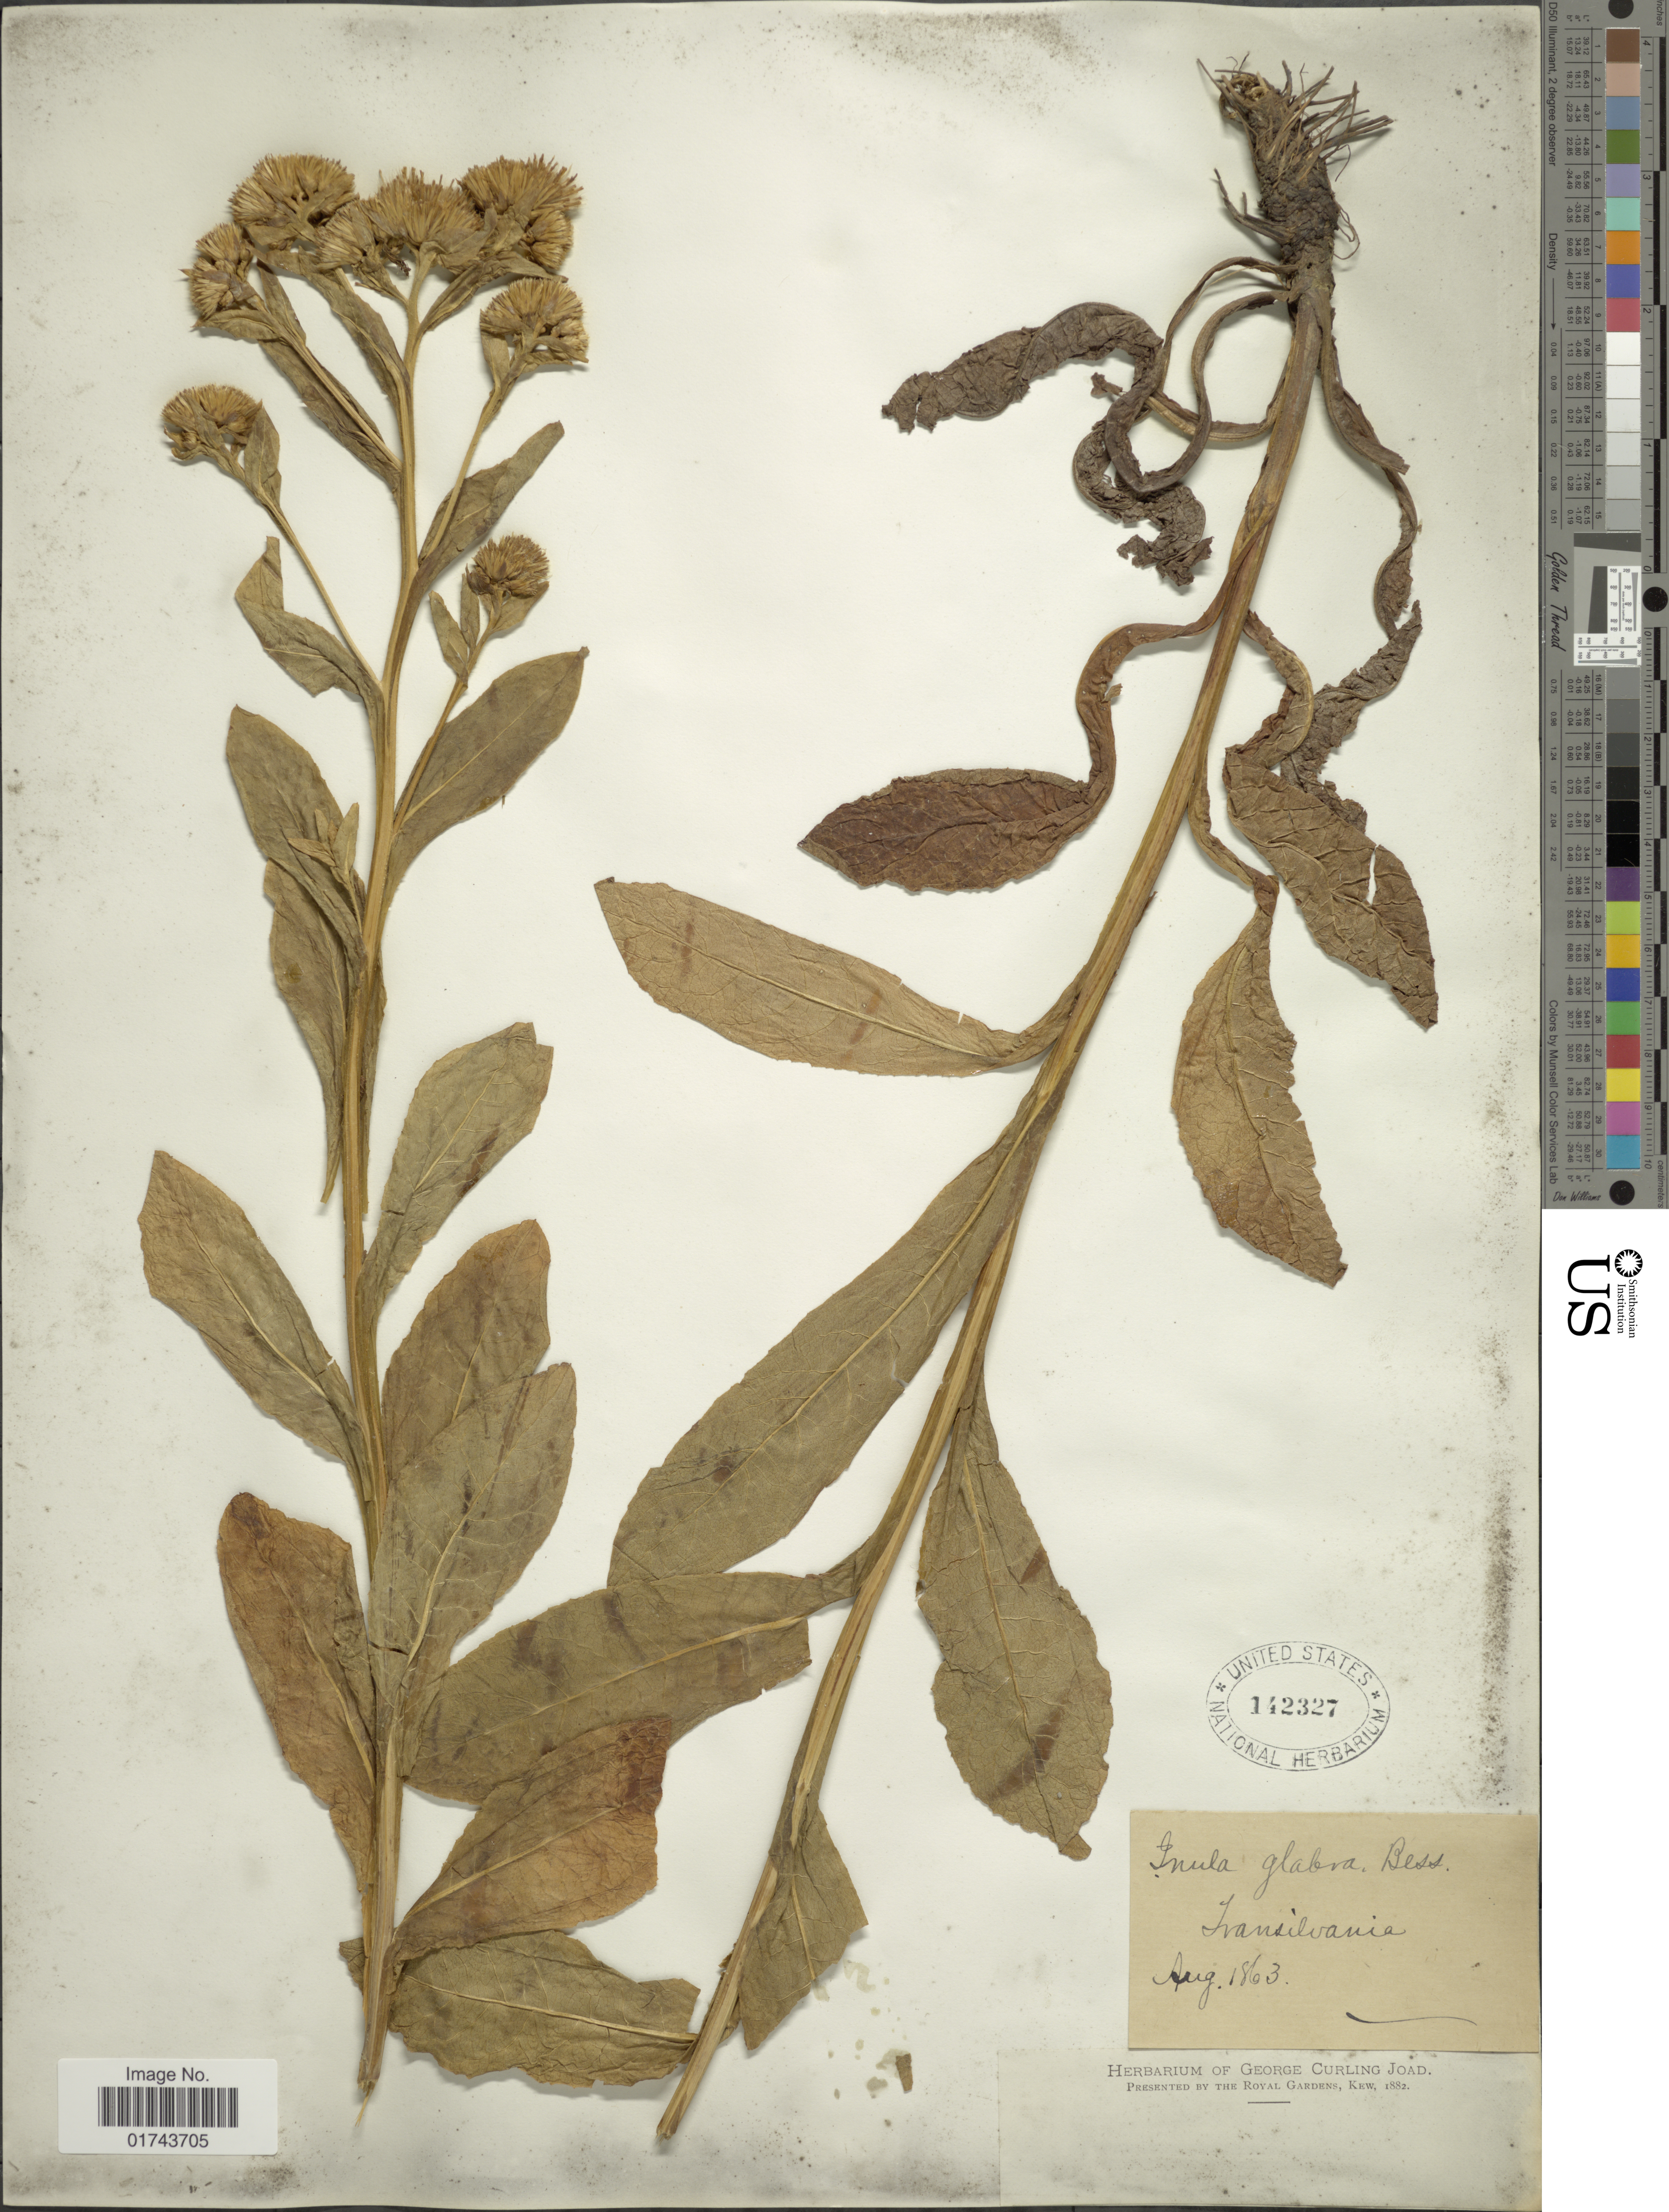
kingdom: Plantae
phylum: Tracheophyta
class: Magnoliopsida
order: Asterales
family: Asteraceae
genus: Inula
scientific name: Inula glabra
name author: Besser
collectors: ex herb. George Curling Joad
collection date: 1863-08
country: Romania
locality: Ivansilvania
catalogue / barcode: US 142327